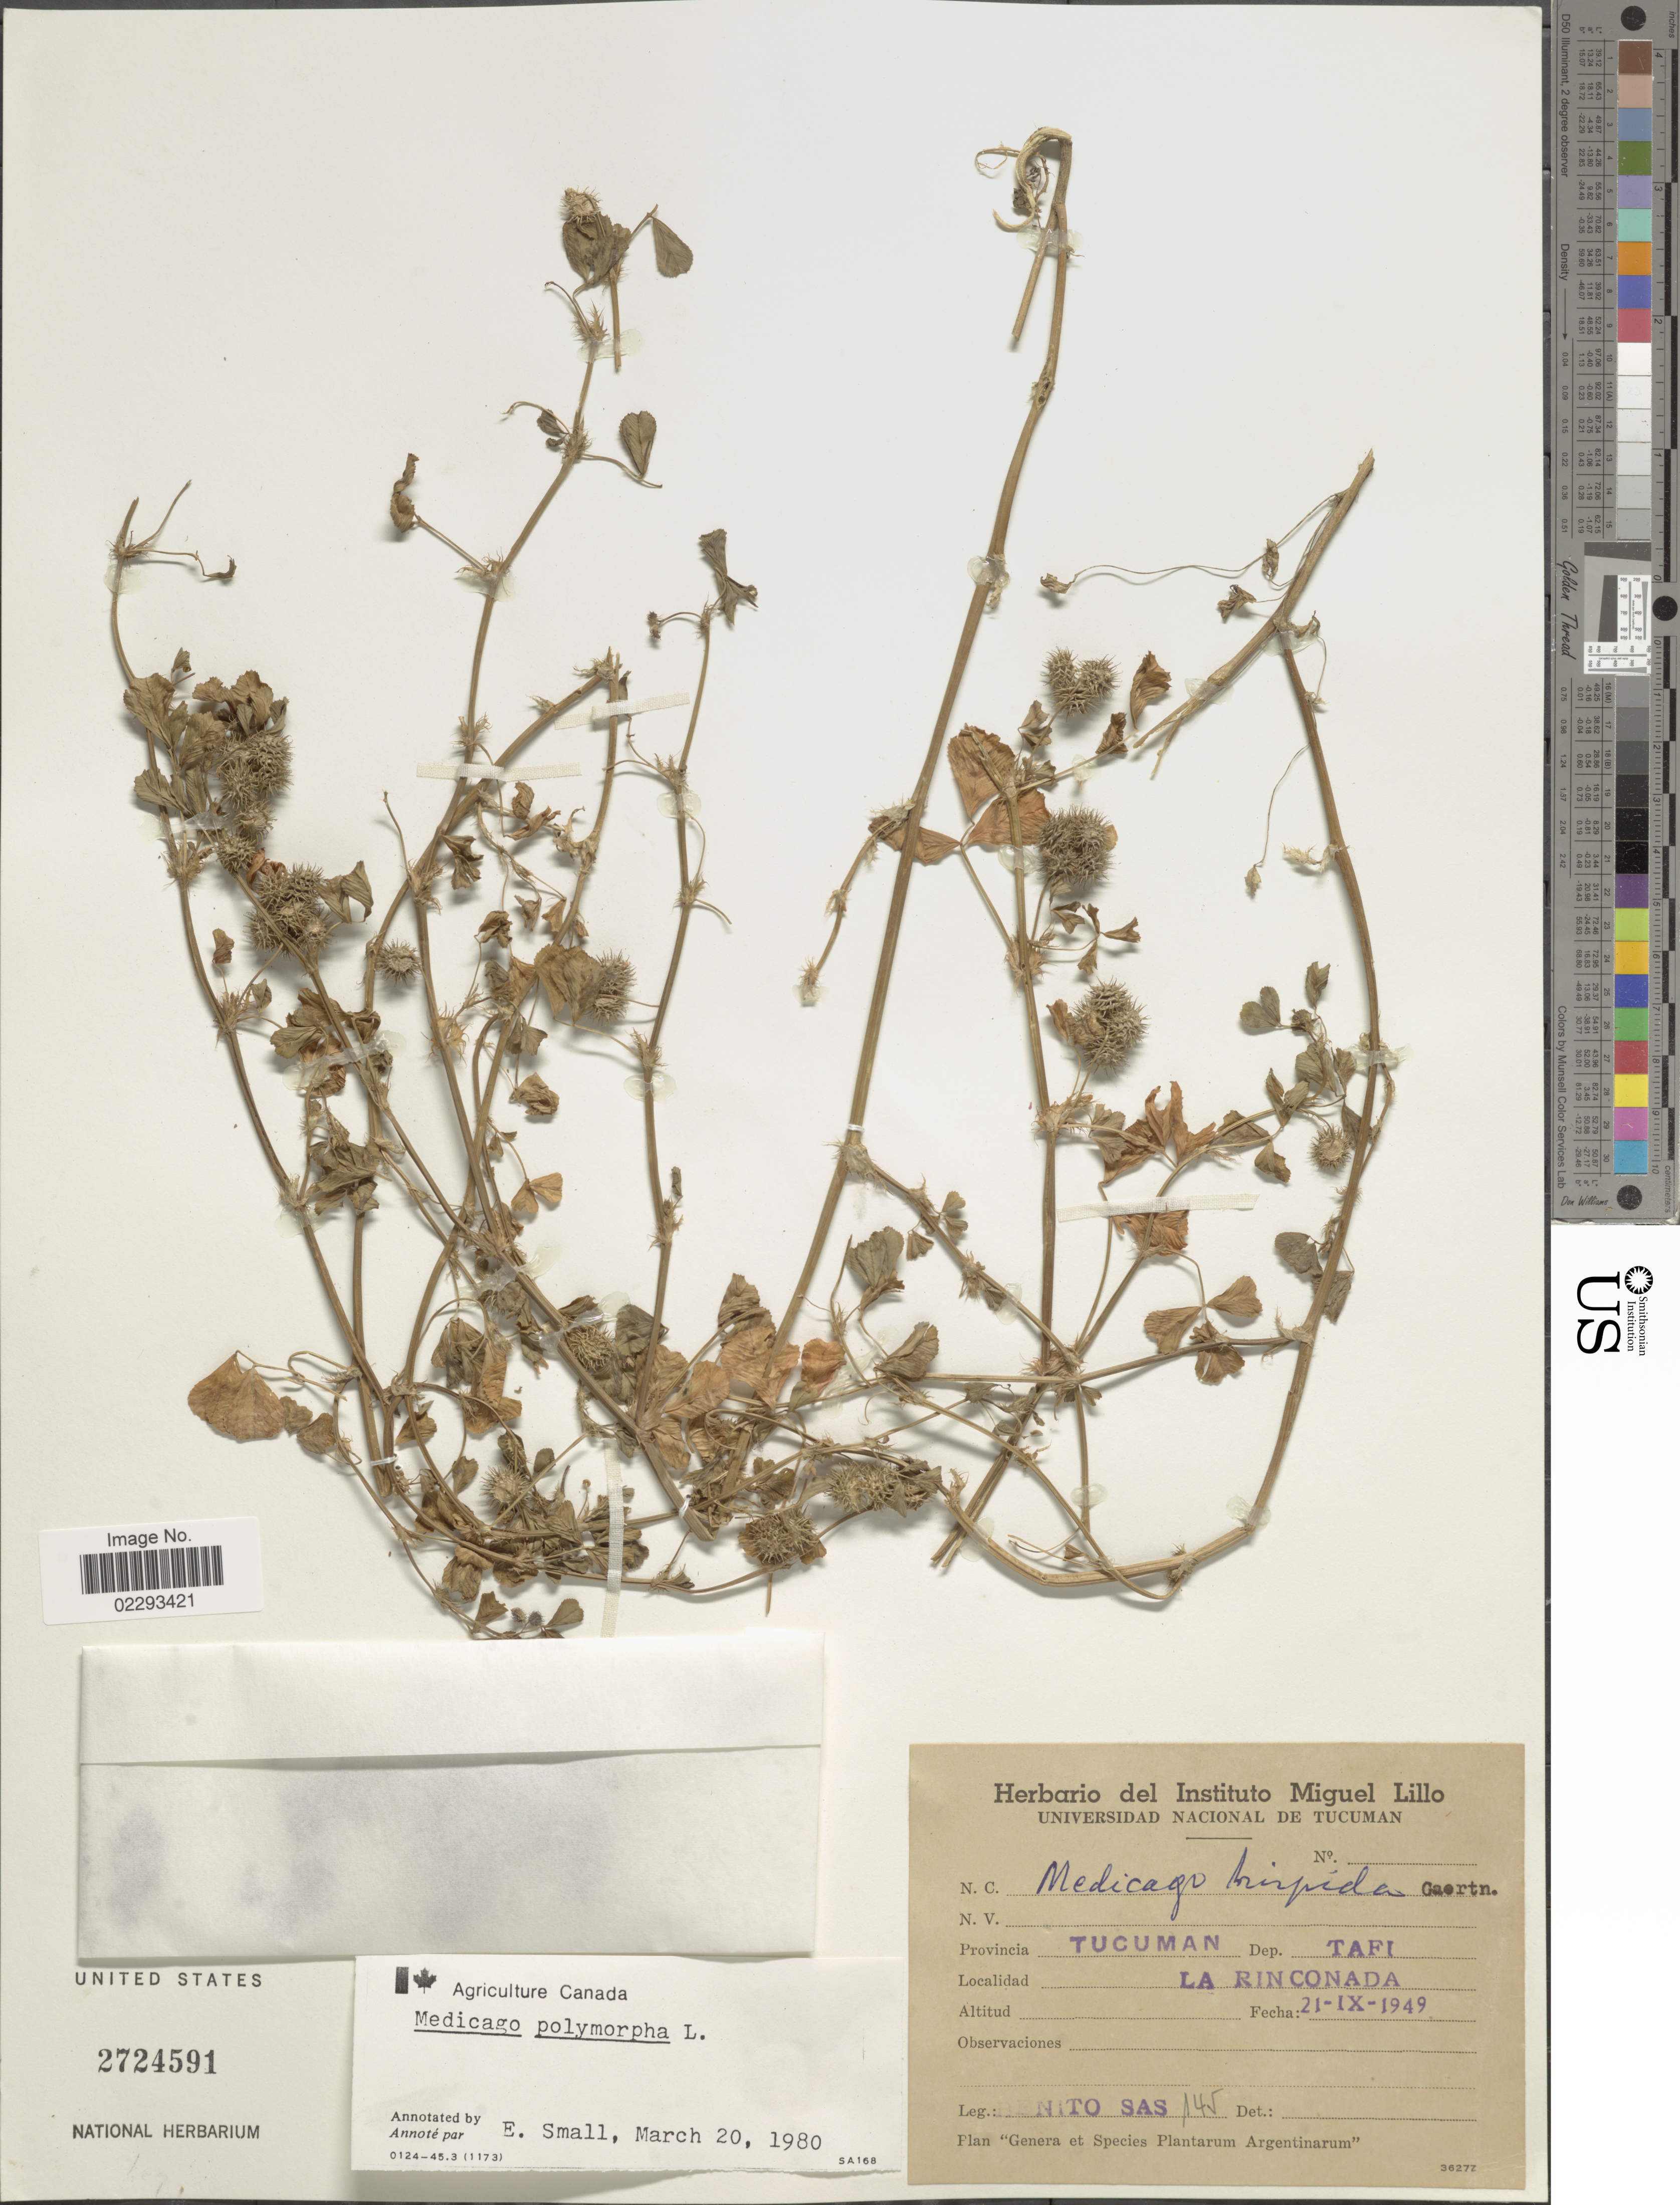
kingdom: Plantae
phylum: Tracheophyta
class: Magnoliopsida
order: Fabales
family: Fabaceae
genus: Medicago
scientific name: Medicago polymorpha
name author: L.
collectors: B. Sás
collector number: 145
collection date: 1949-09-21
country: Argentina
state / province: Tucuman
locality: Dep. Tafi, La Rinconada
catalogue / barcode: US 2724591